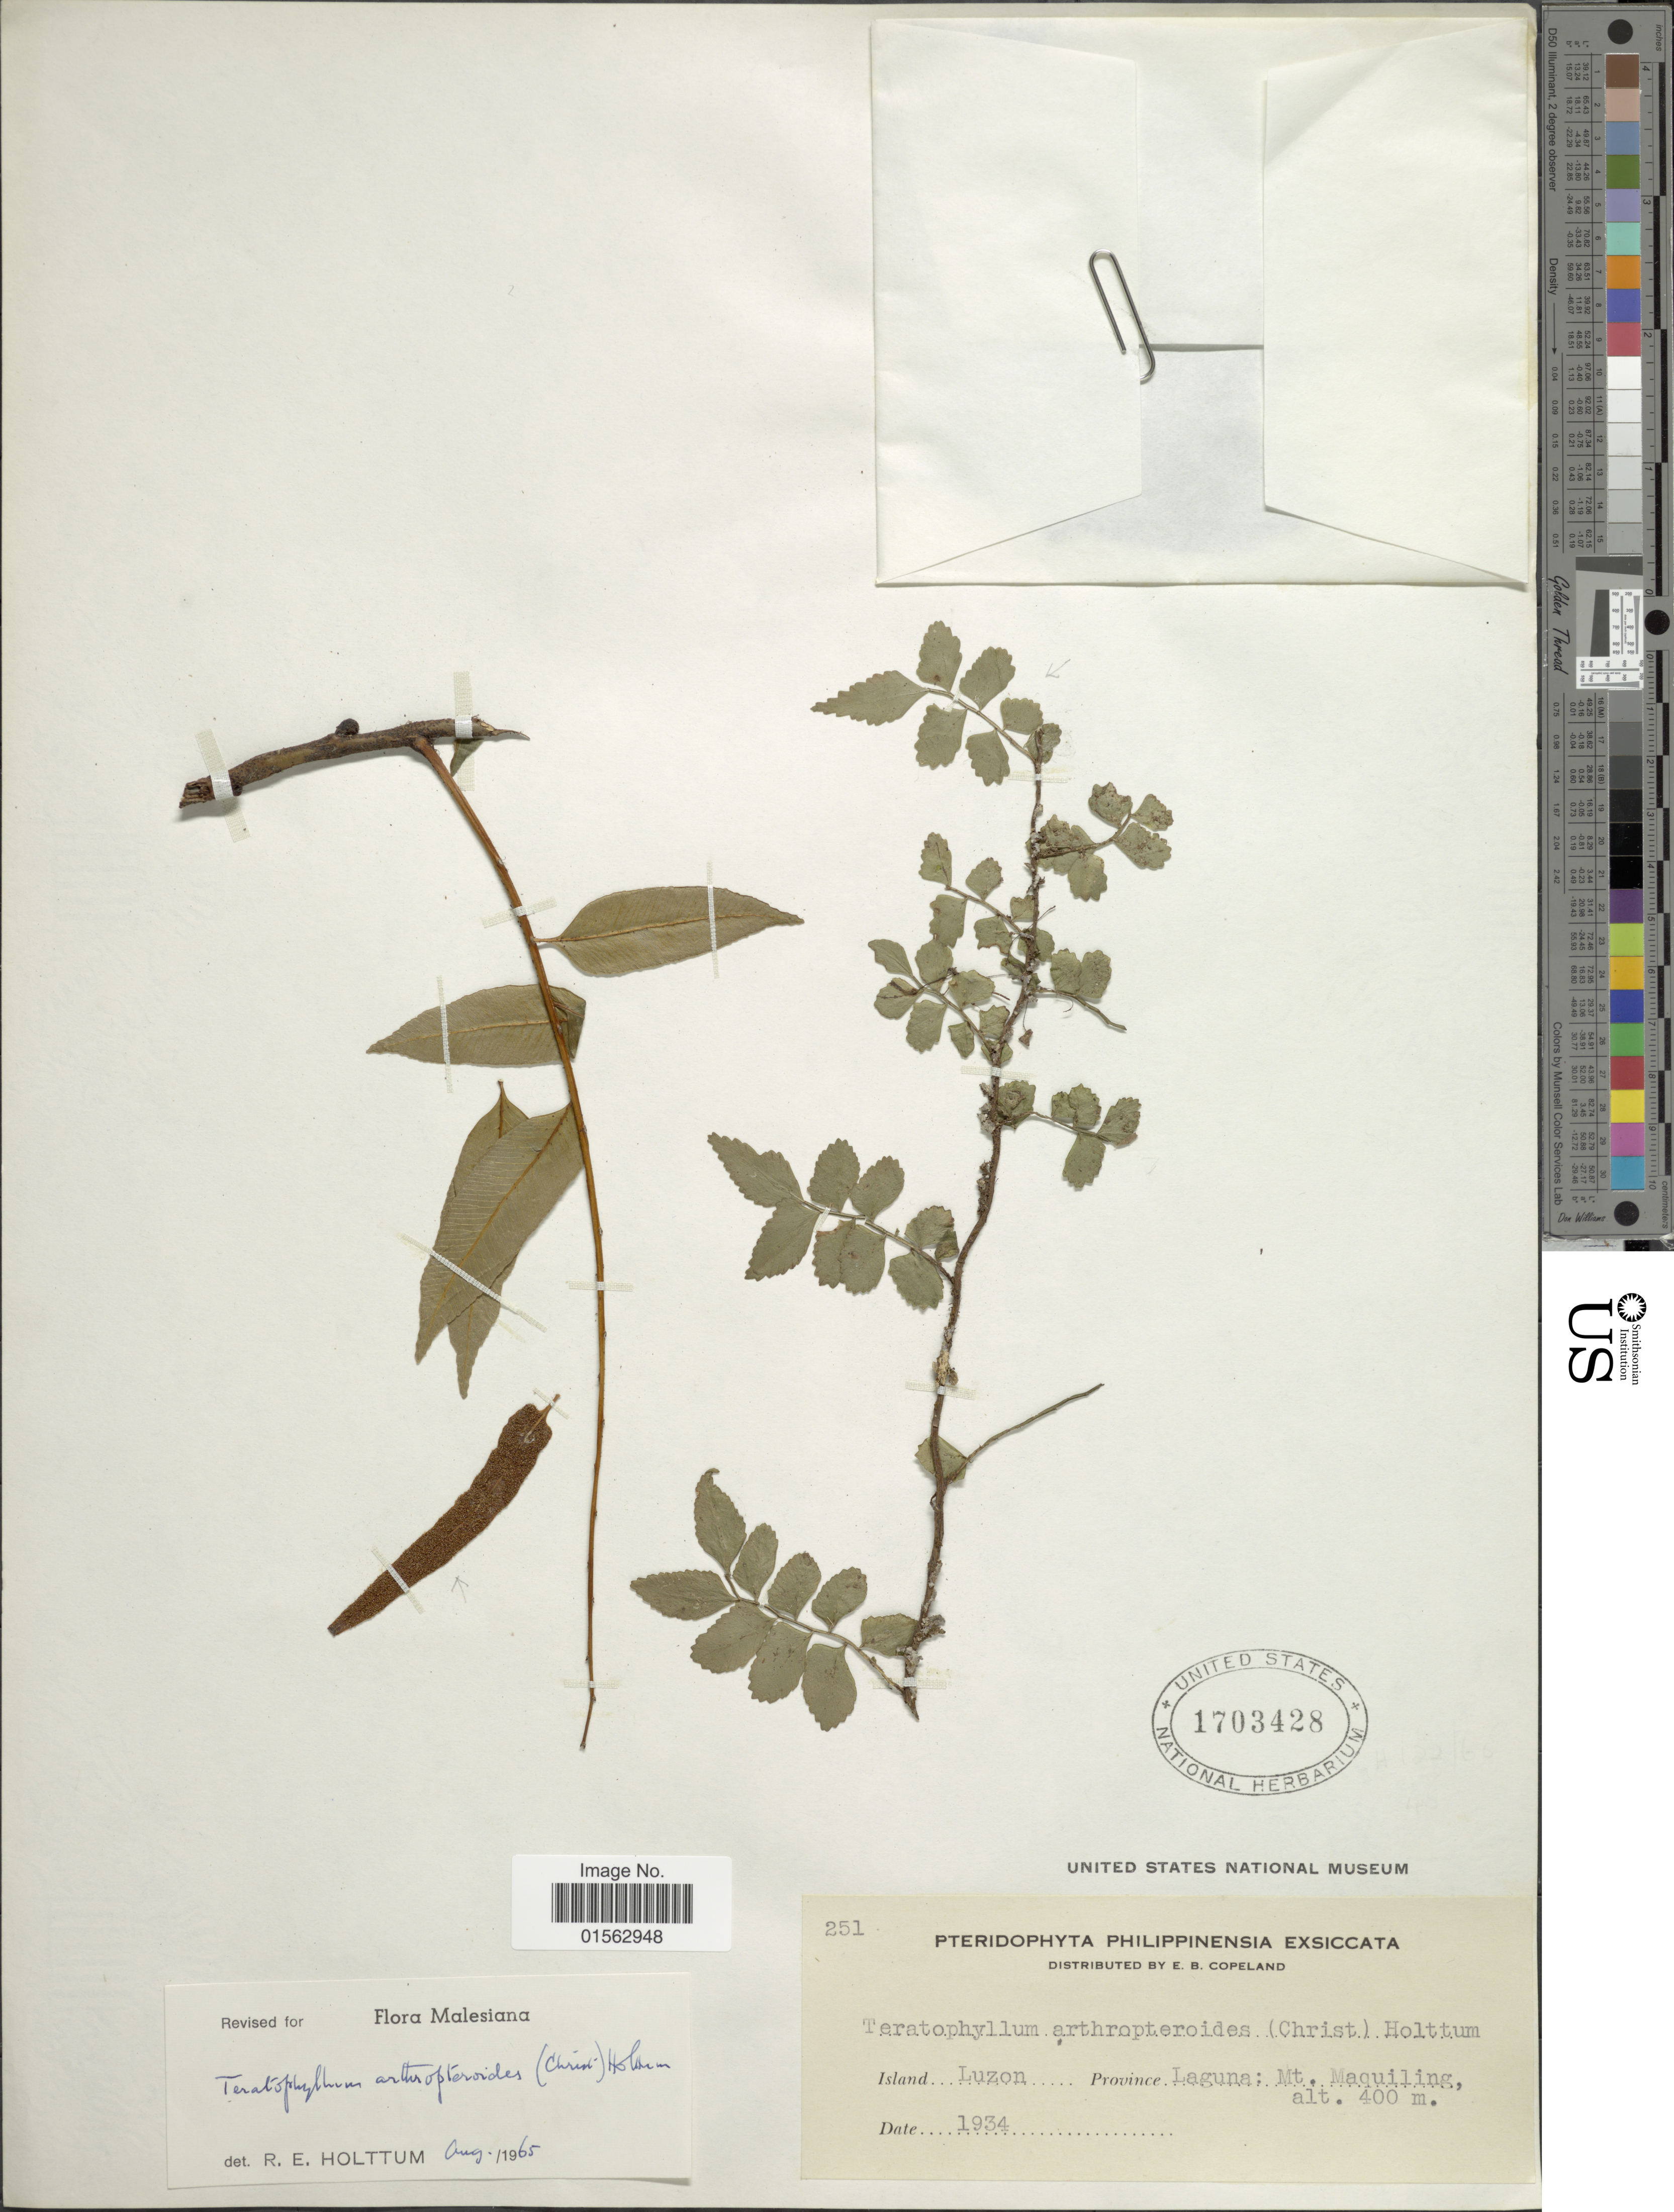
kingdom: Plantae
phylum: Tracheophyta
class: Polypodiopsida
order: Polypodiales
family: Dryopteridaceae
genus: Teratophyllum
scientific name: Teratophyllum arthropteroides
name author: (Christ) Holttum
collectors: E. B. Copeland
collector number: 251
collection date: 1934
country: Philippines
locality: Island Luzon, Province Laguna: Mt. Maquiling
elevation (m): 400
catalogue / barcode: US 1703428